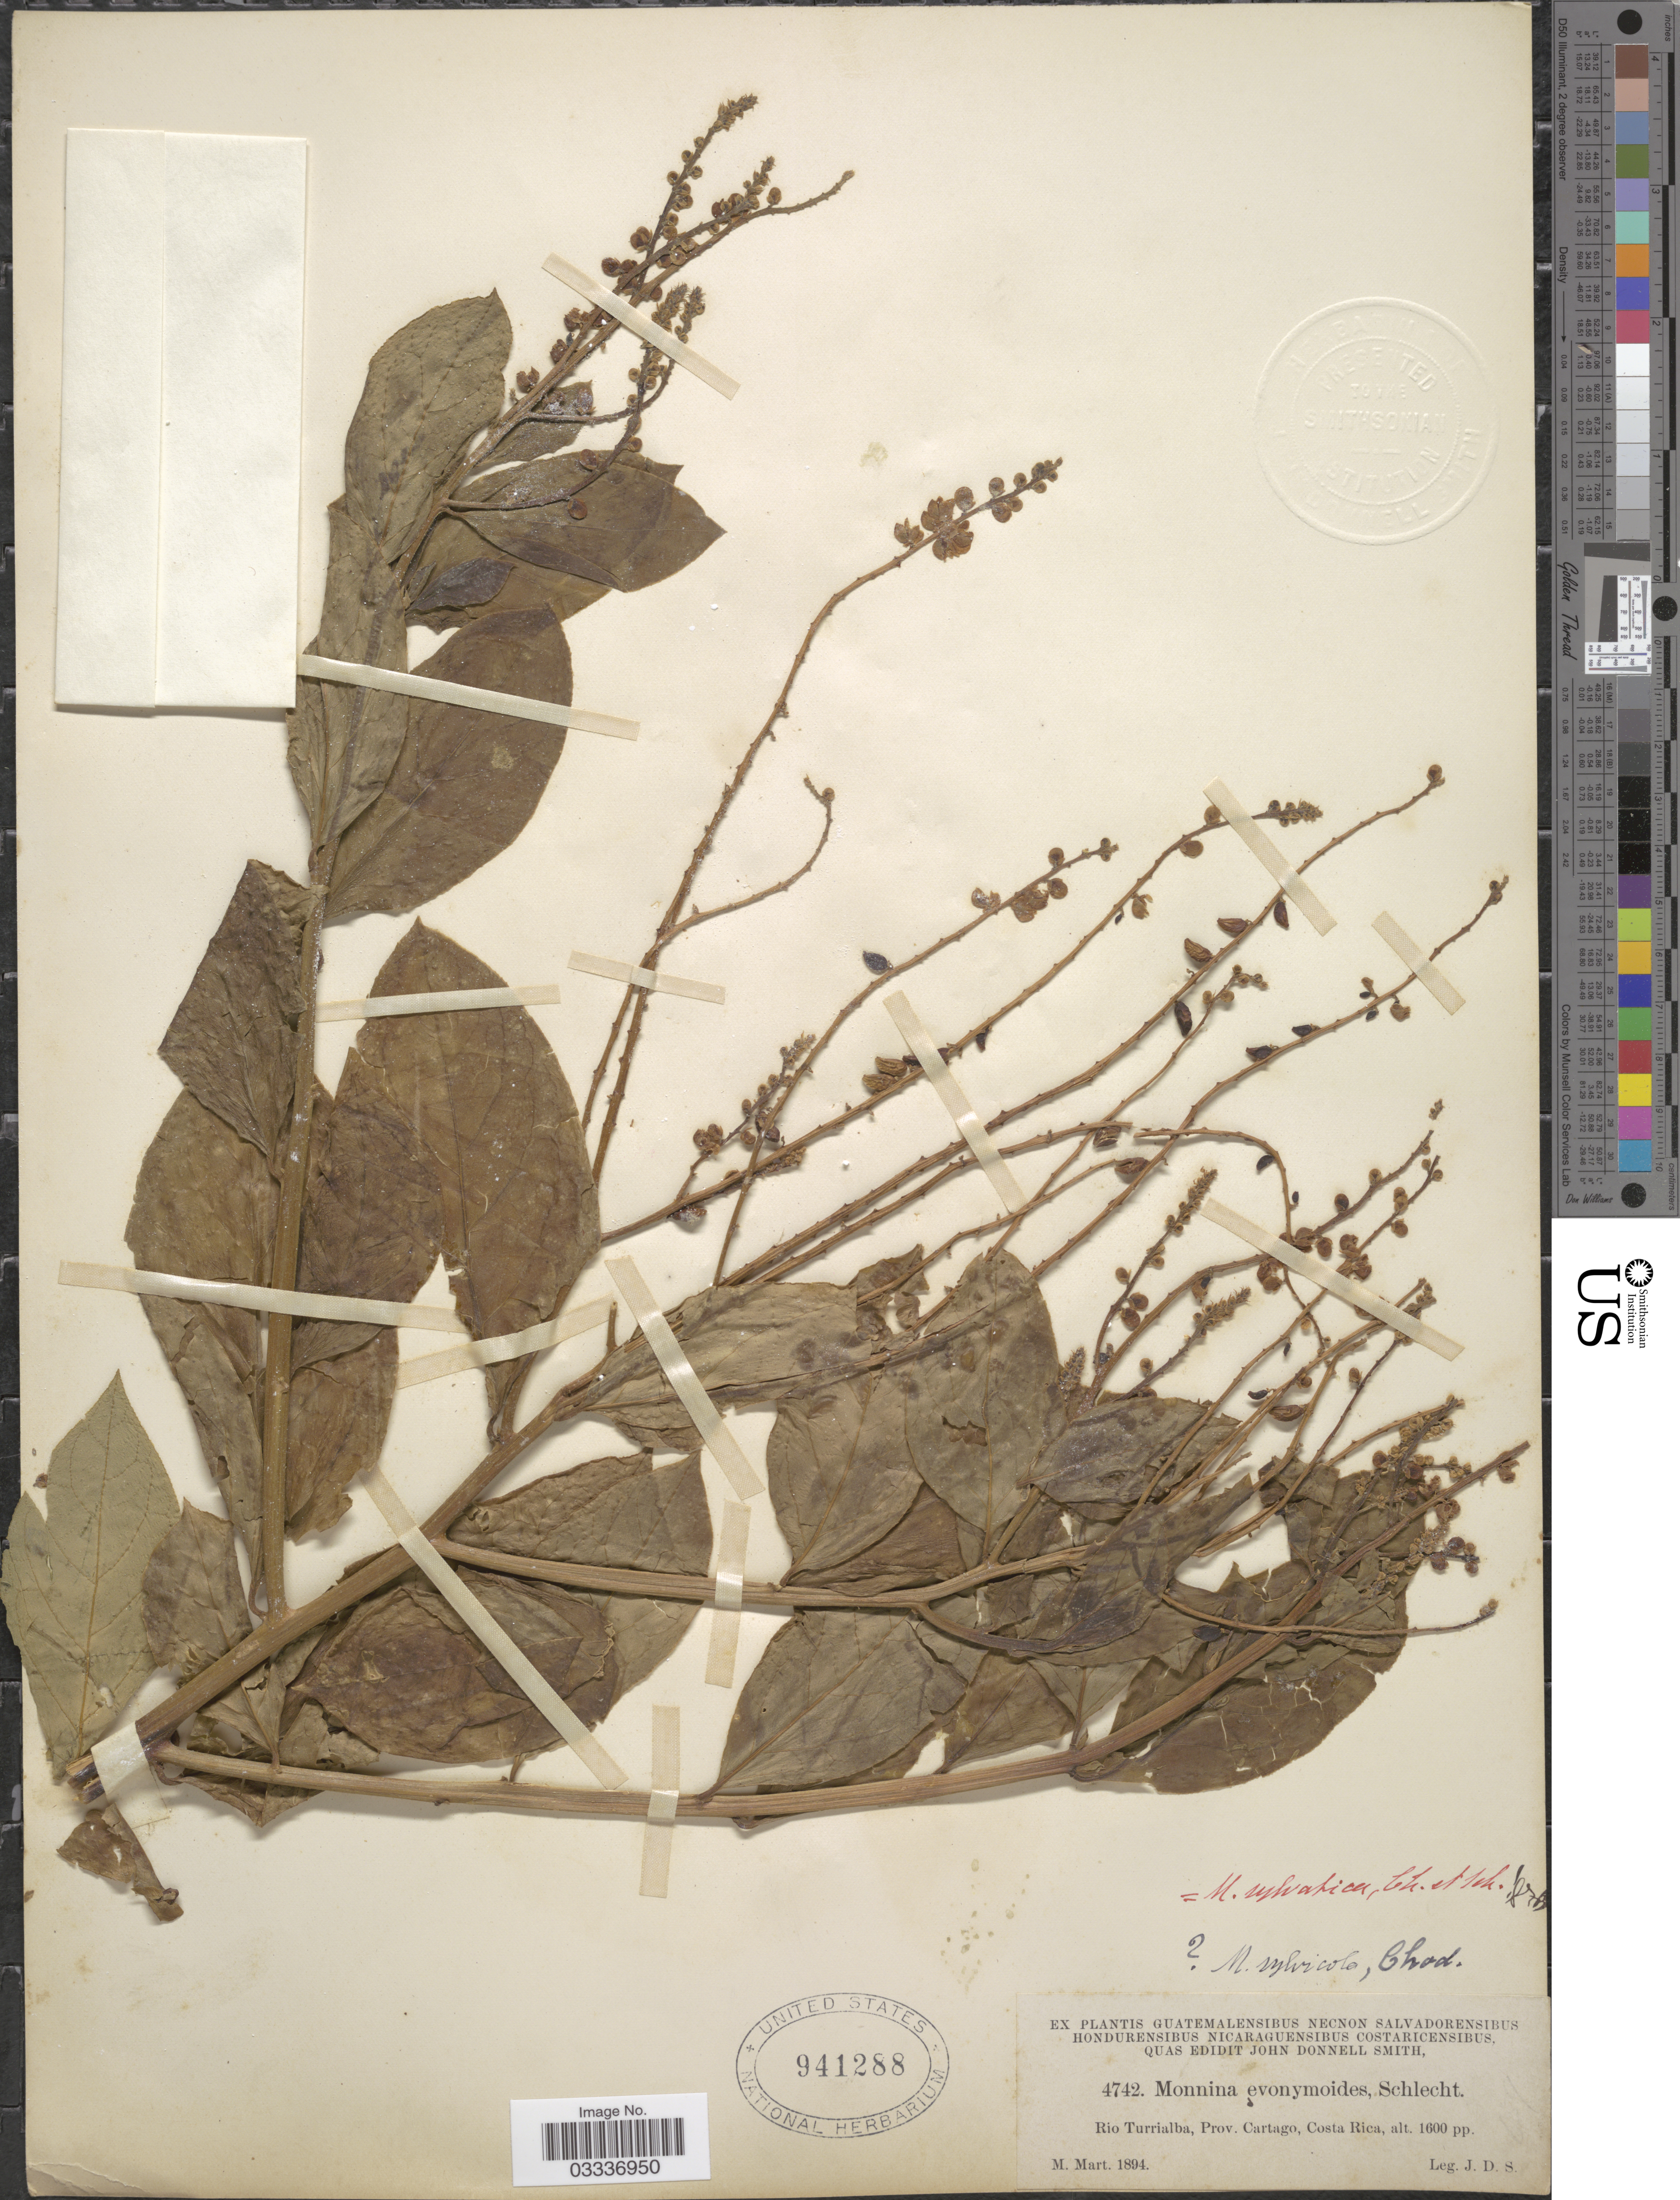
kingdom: Plantae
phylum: Tracheophyta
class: Magnoliopsida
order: Fabales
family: Polygalaceae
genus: Monnina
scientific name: Monnina sylvatica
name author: Schltdl. & Cham.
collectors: J. Donnell Smith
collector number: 4742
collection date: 1894-03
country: Costa Rica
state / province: Cartago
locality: Rio Turrialba.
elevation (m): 488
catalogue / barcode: US 941288